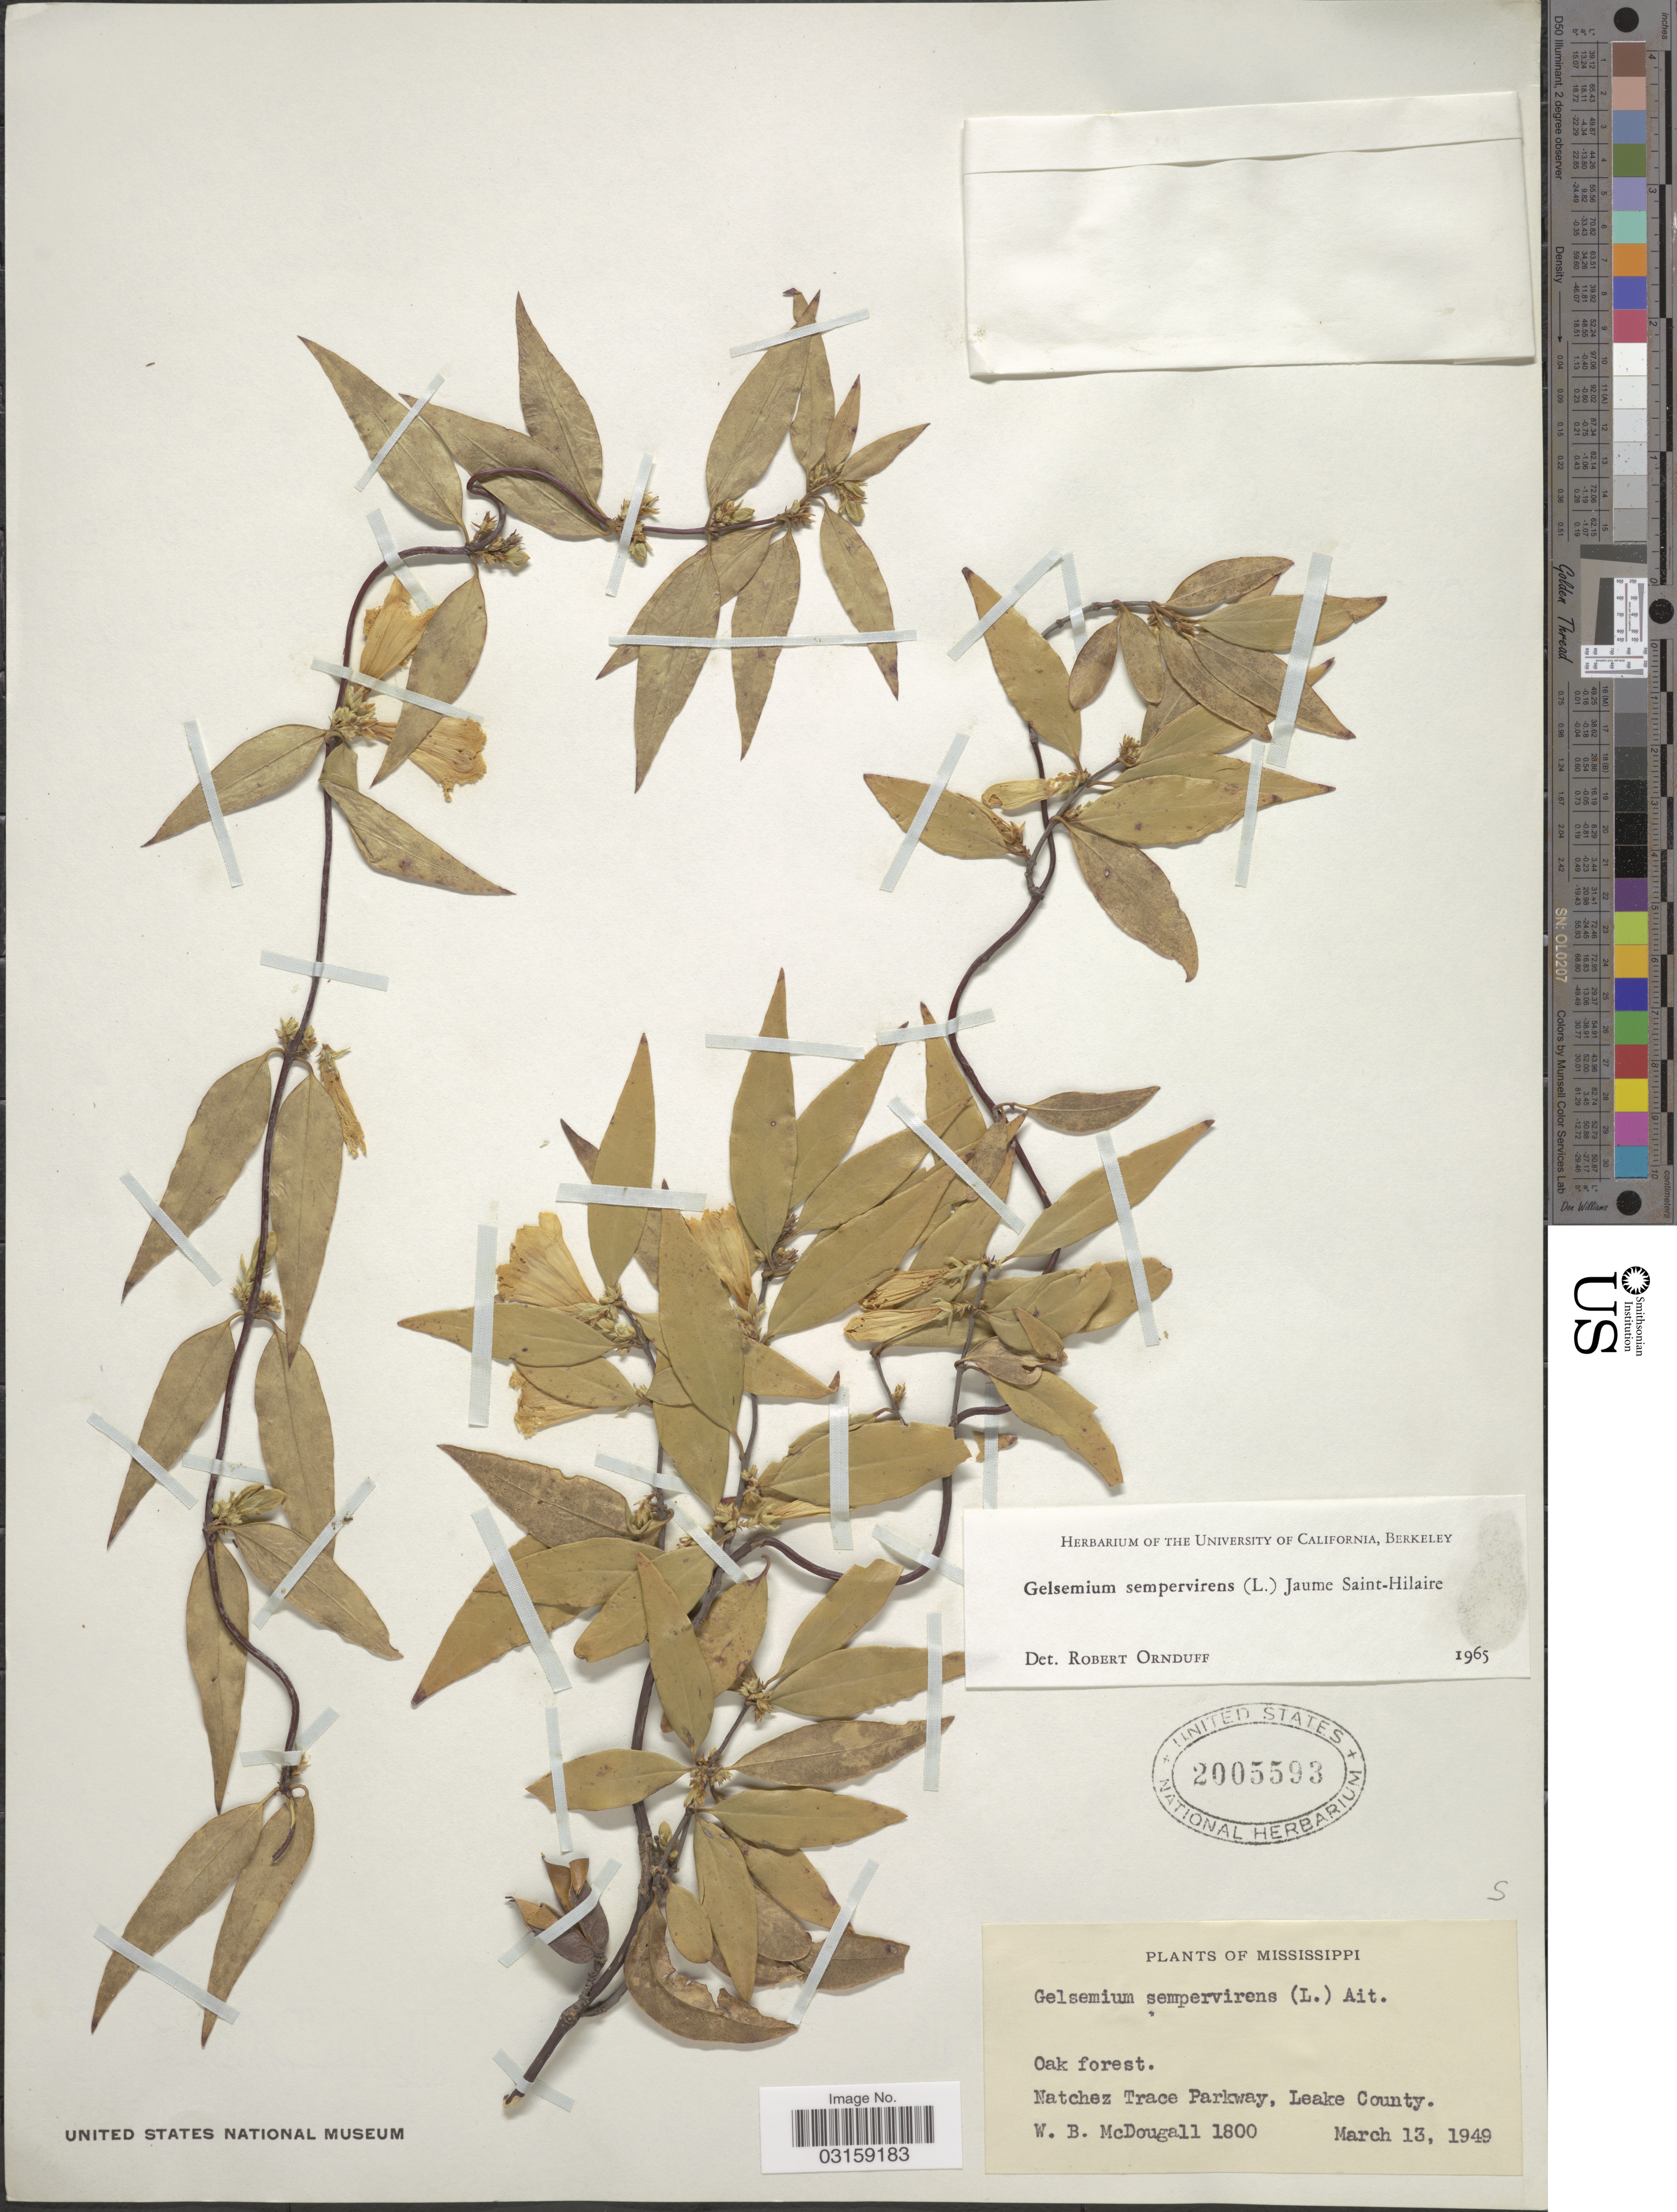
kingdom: Plantae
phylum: Tracheophyta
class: Magnoliopsida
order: Gentianales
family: Gelsemiaceae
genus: Gelsemium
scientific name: Gelsemium sempervirens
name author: (L.) J. St.-Hil.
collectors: W. B. McDougall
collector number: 1800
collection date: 1949-03-13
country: United States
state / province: Mississippi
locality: Natchez Trace Parkway, Leake County.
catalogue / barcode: US 2005593